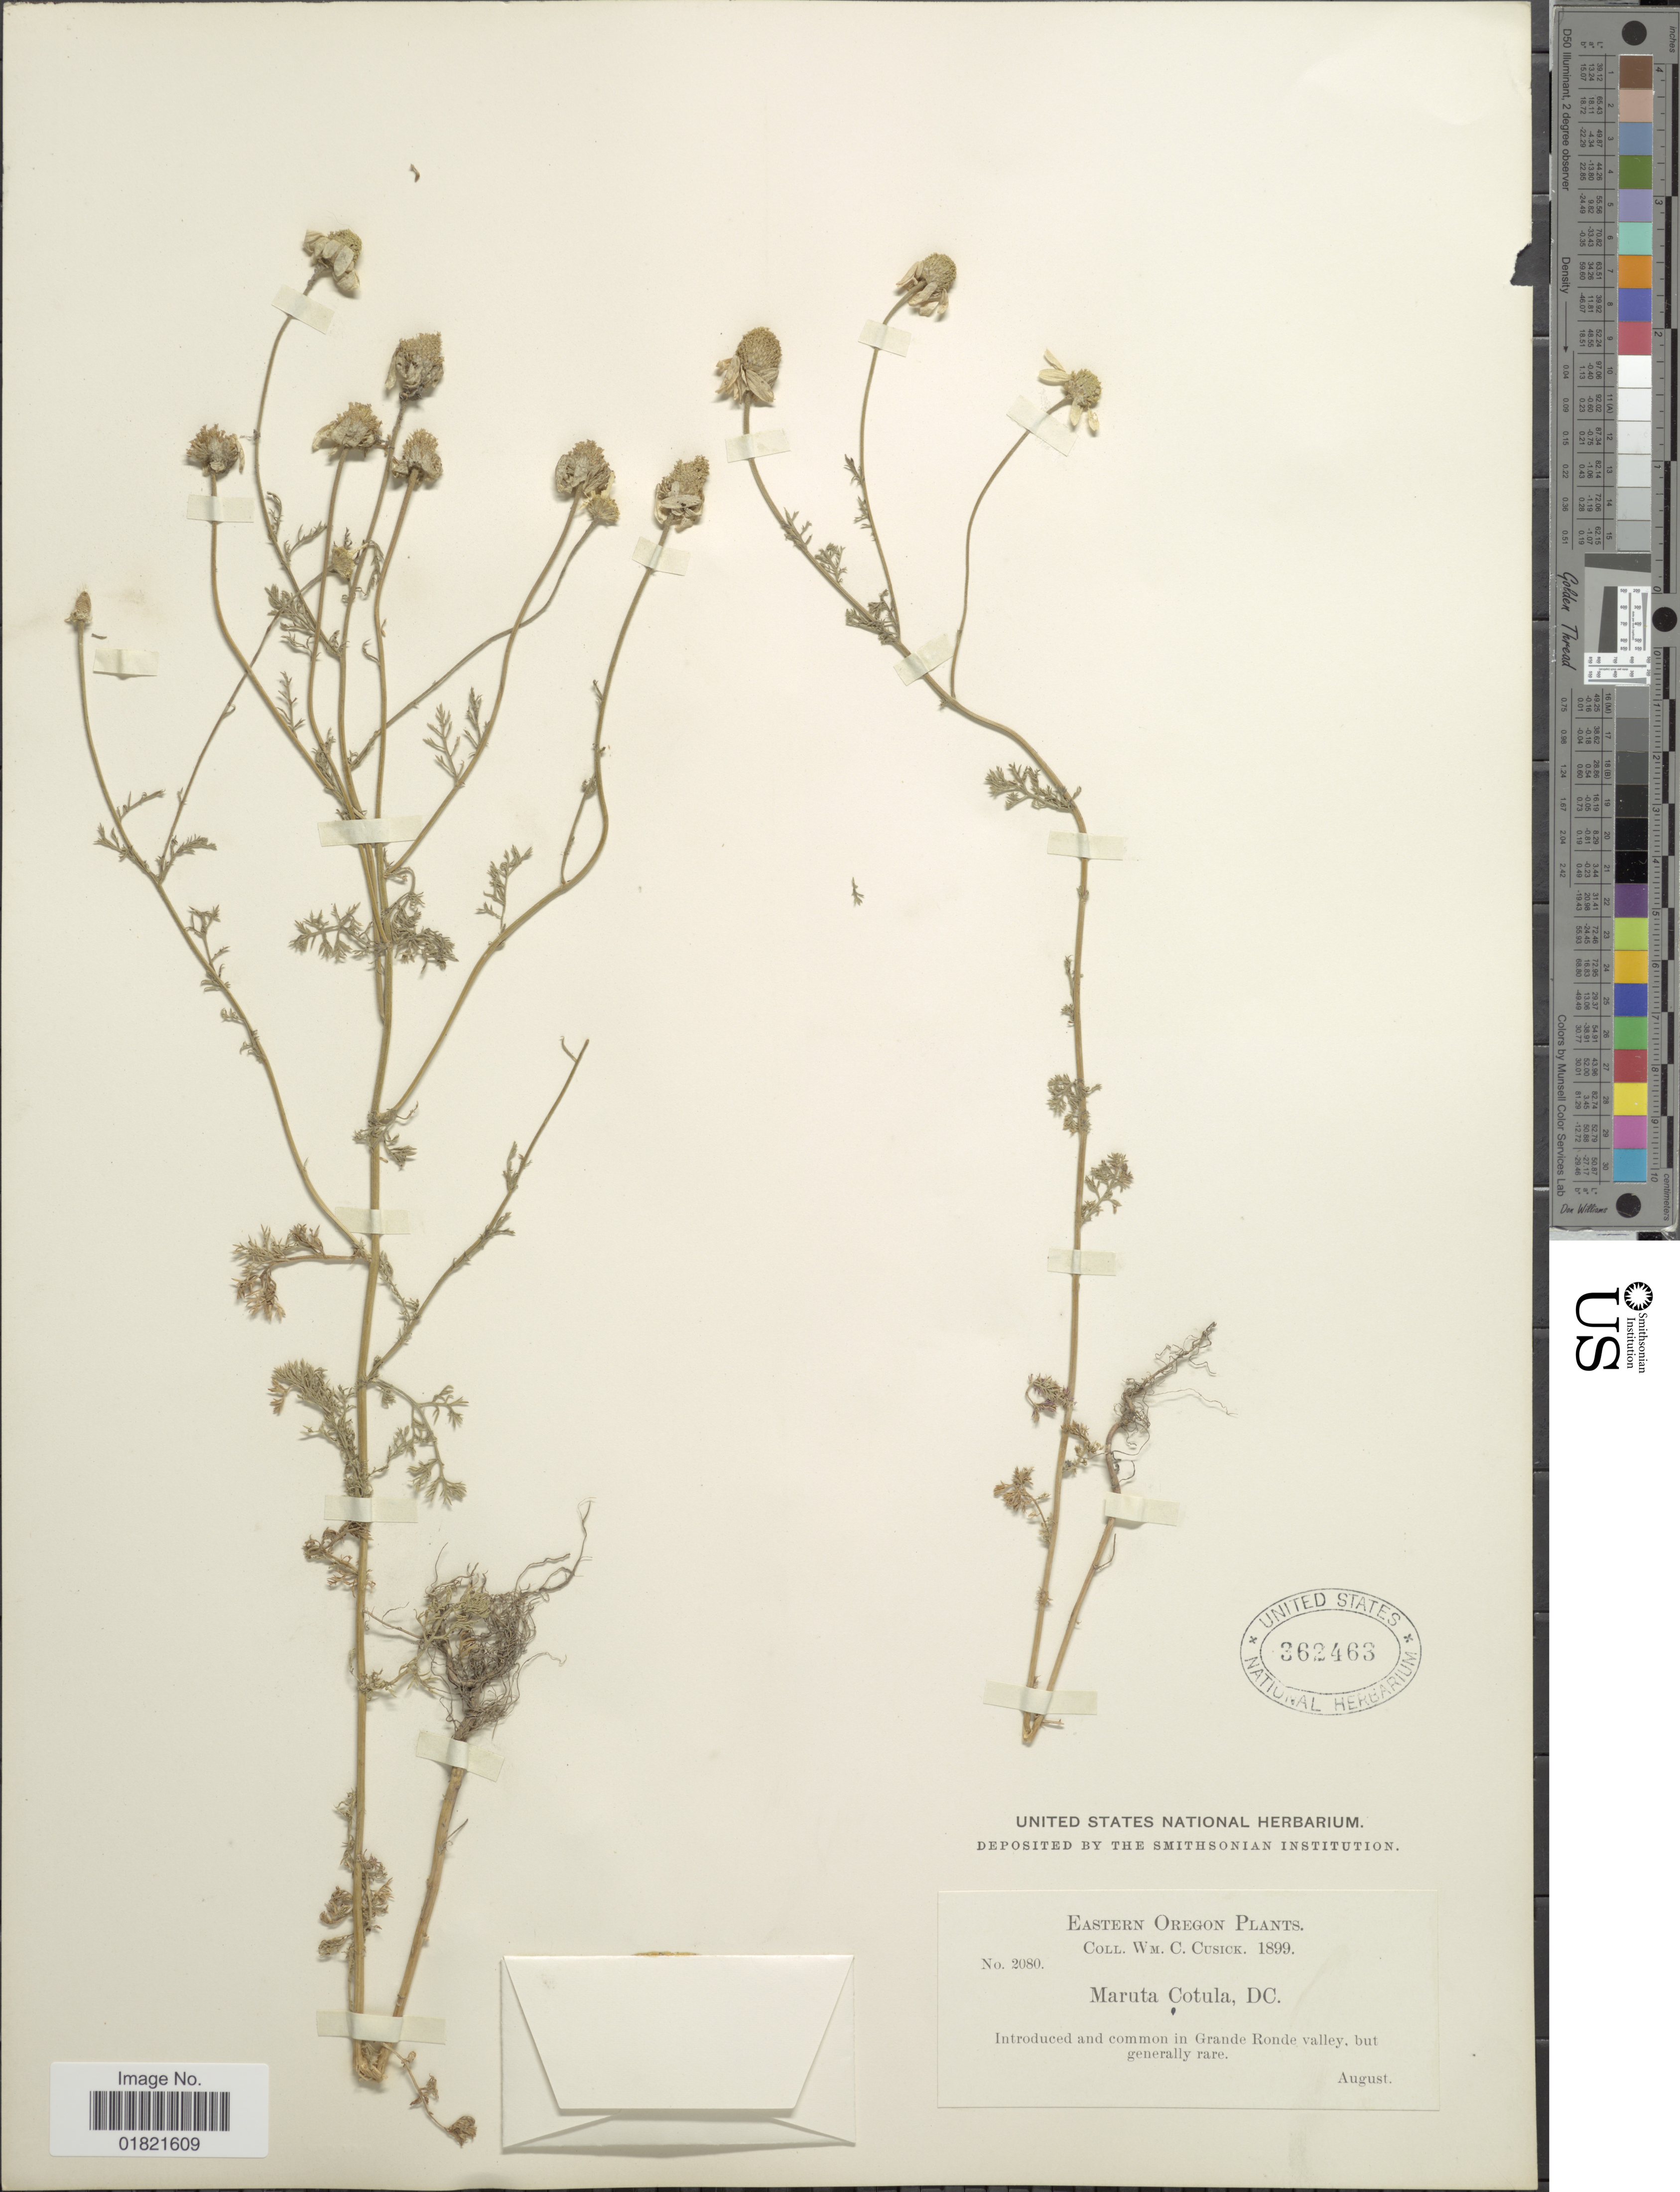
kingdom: Plantae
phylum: Tracheophyta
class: Magnoliopsida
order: Asterales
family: Asteraceae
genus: Anthemis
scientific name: Anthemis cotula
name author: L.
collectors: W. C. Cusick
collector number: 2080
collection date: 1899-08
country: United States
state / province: Oregon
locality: Eastern Oregon, Grande Ronde Valley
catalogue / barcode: US 362463